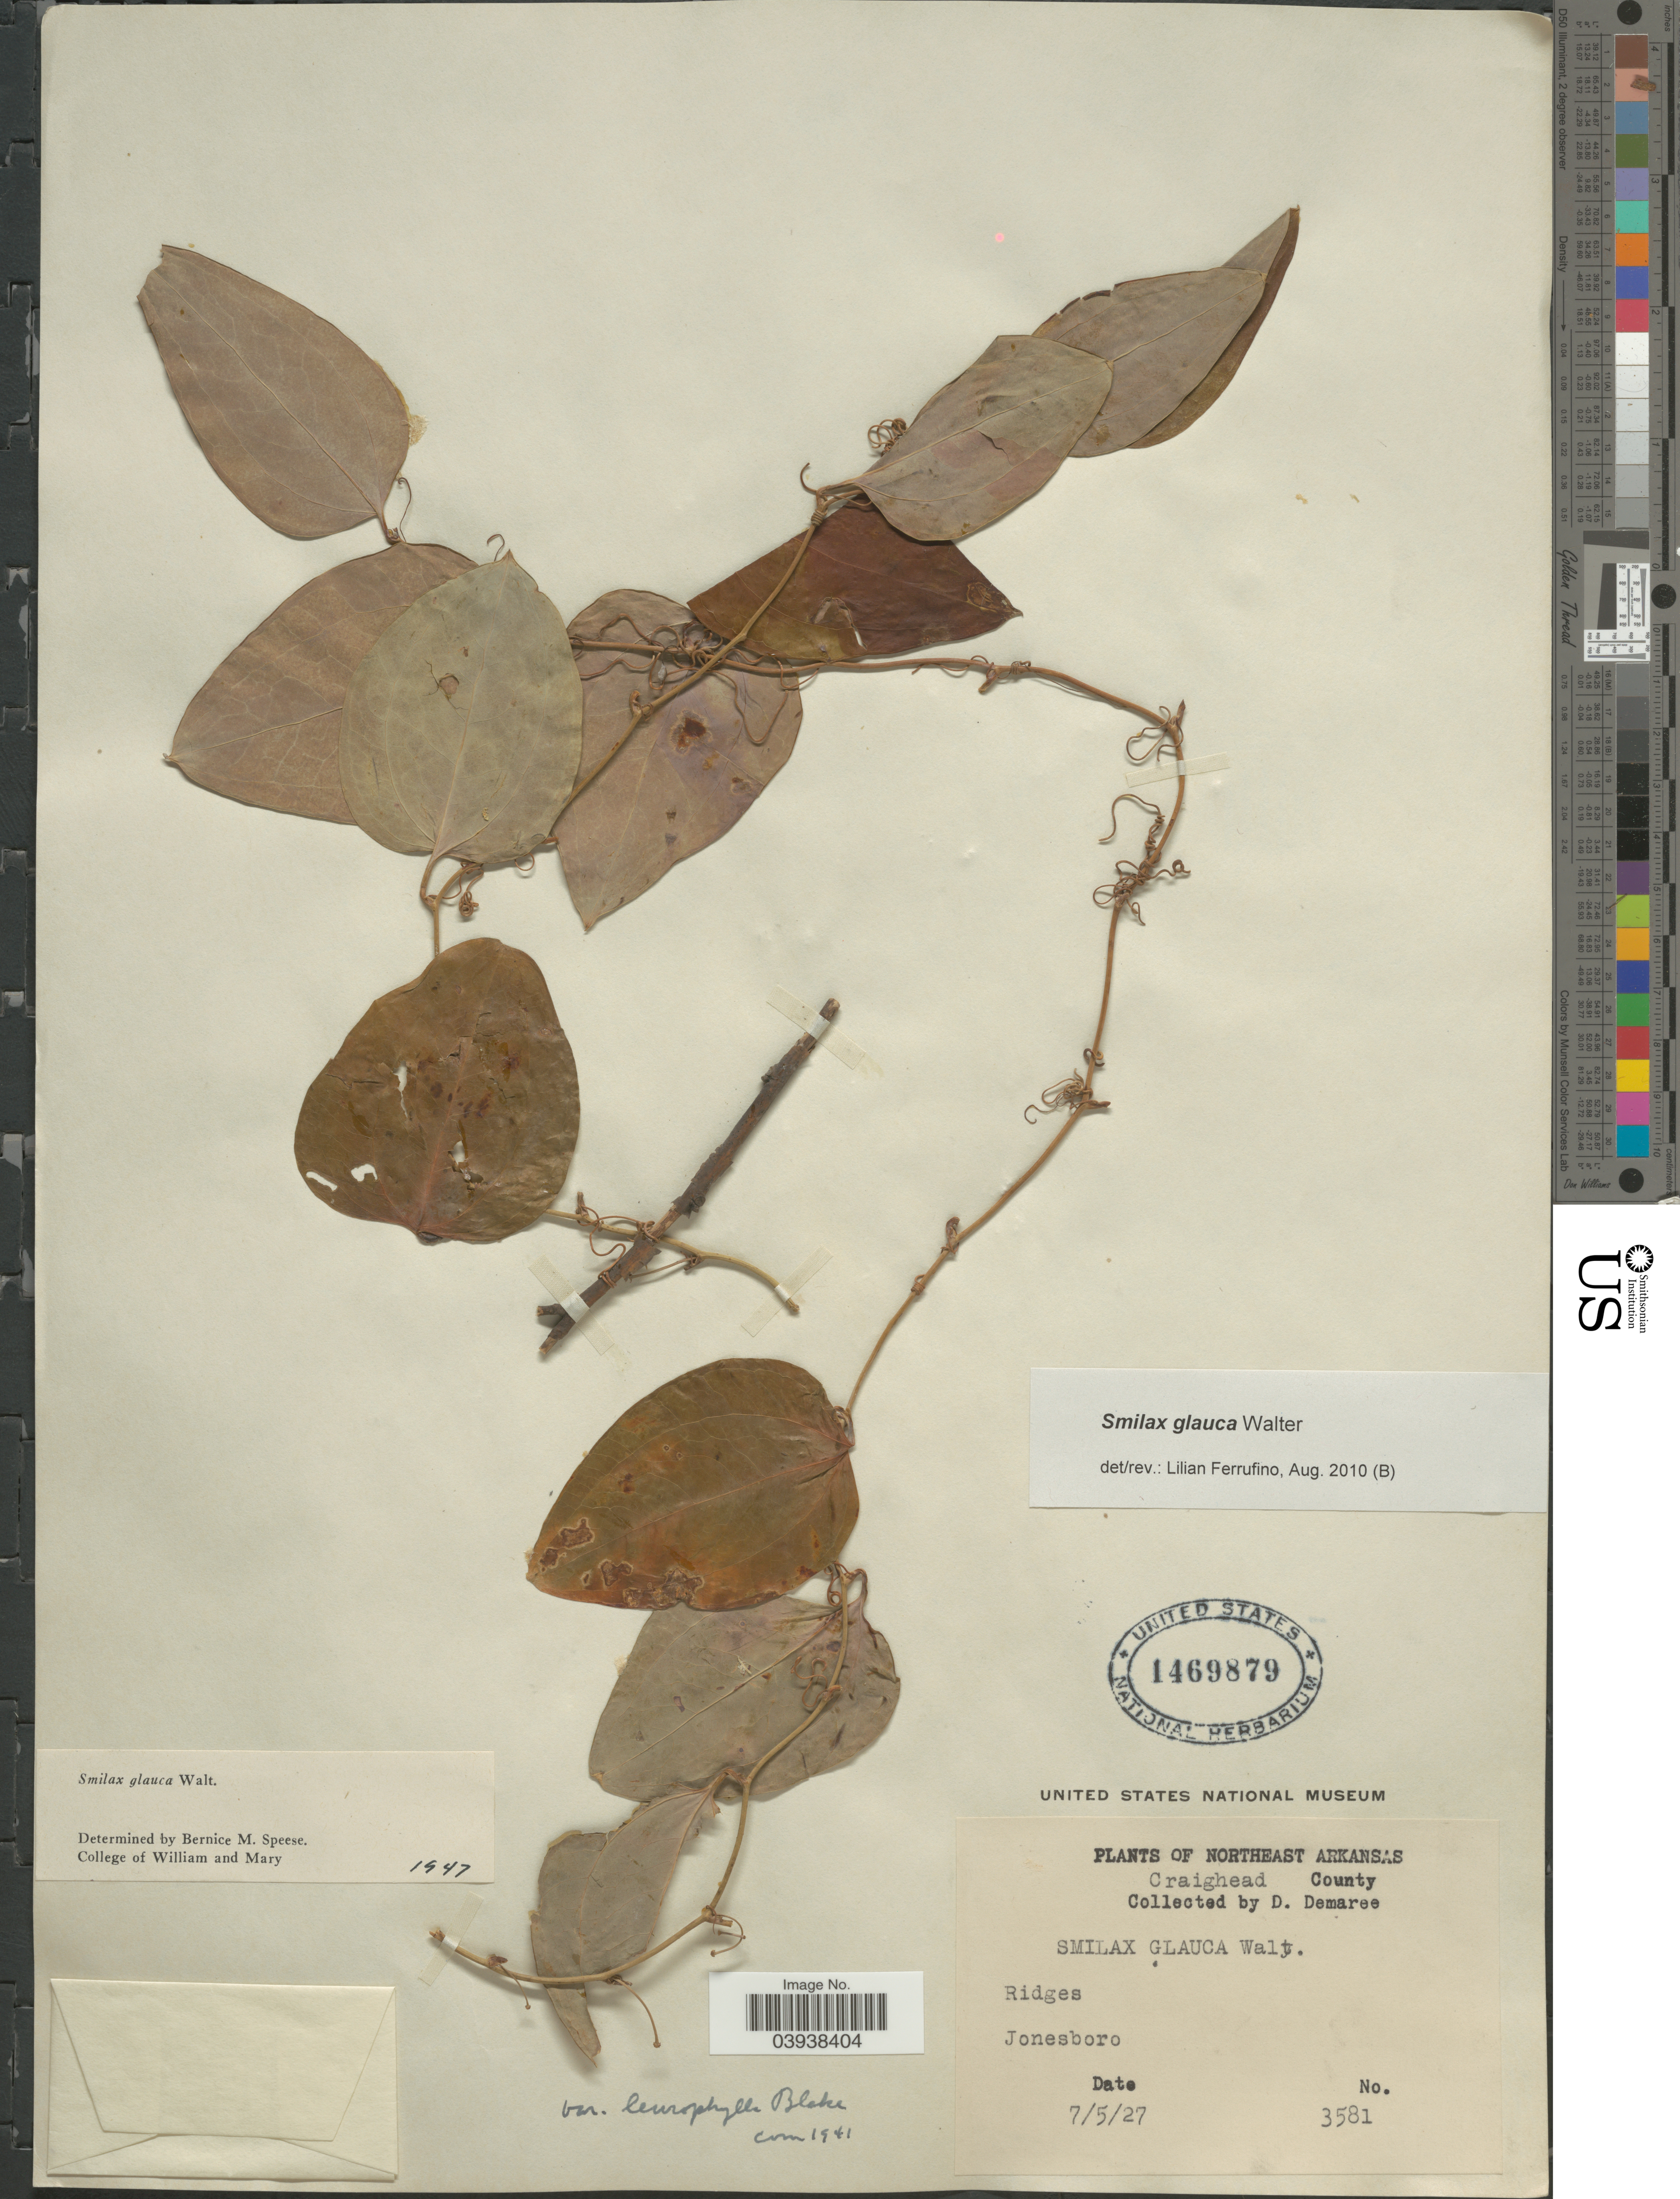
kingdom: Plantae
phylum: Tracheophyta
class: Liliopsida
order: Liliales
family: Smilacaceae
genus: Smilax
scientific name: Smilax glauca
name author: Walter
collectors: D. Demaree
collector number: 3581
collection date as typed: Transcribed d/m/y: 5/7/27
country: United States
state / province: Arkansas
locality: Northeast Arkansas. Craighead County. Ridges. Jonesboro.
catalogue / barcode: US 1469879